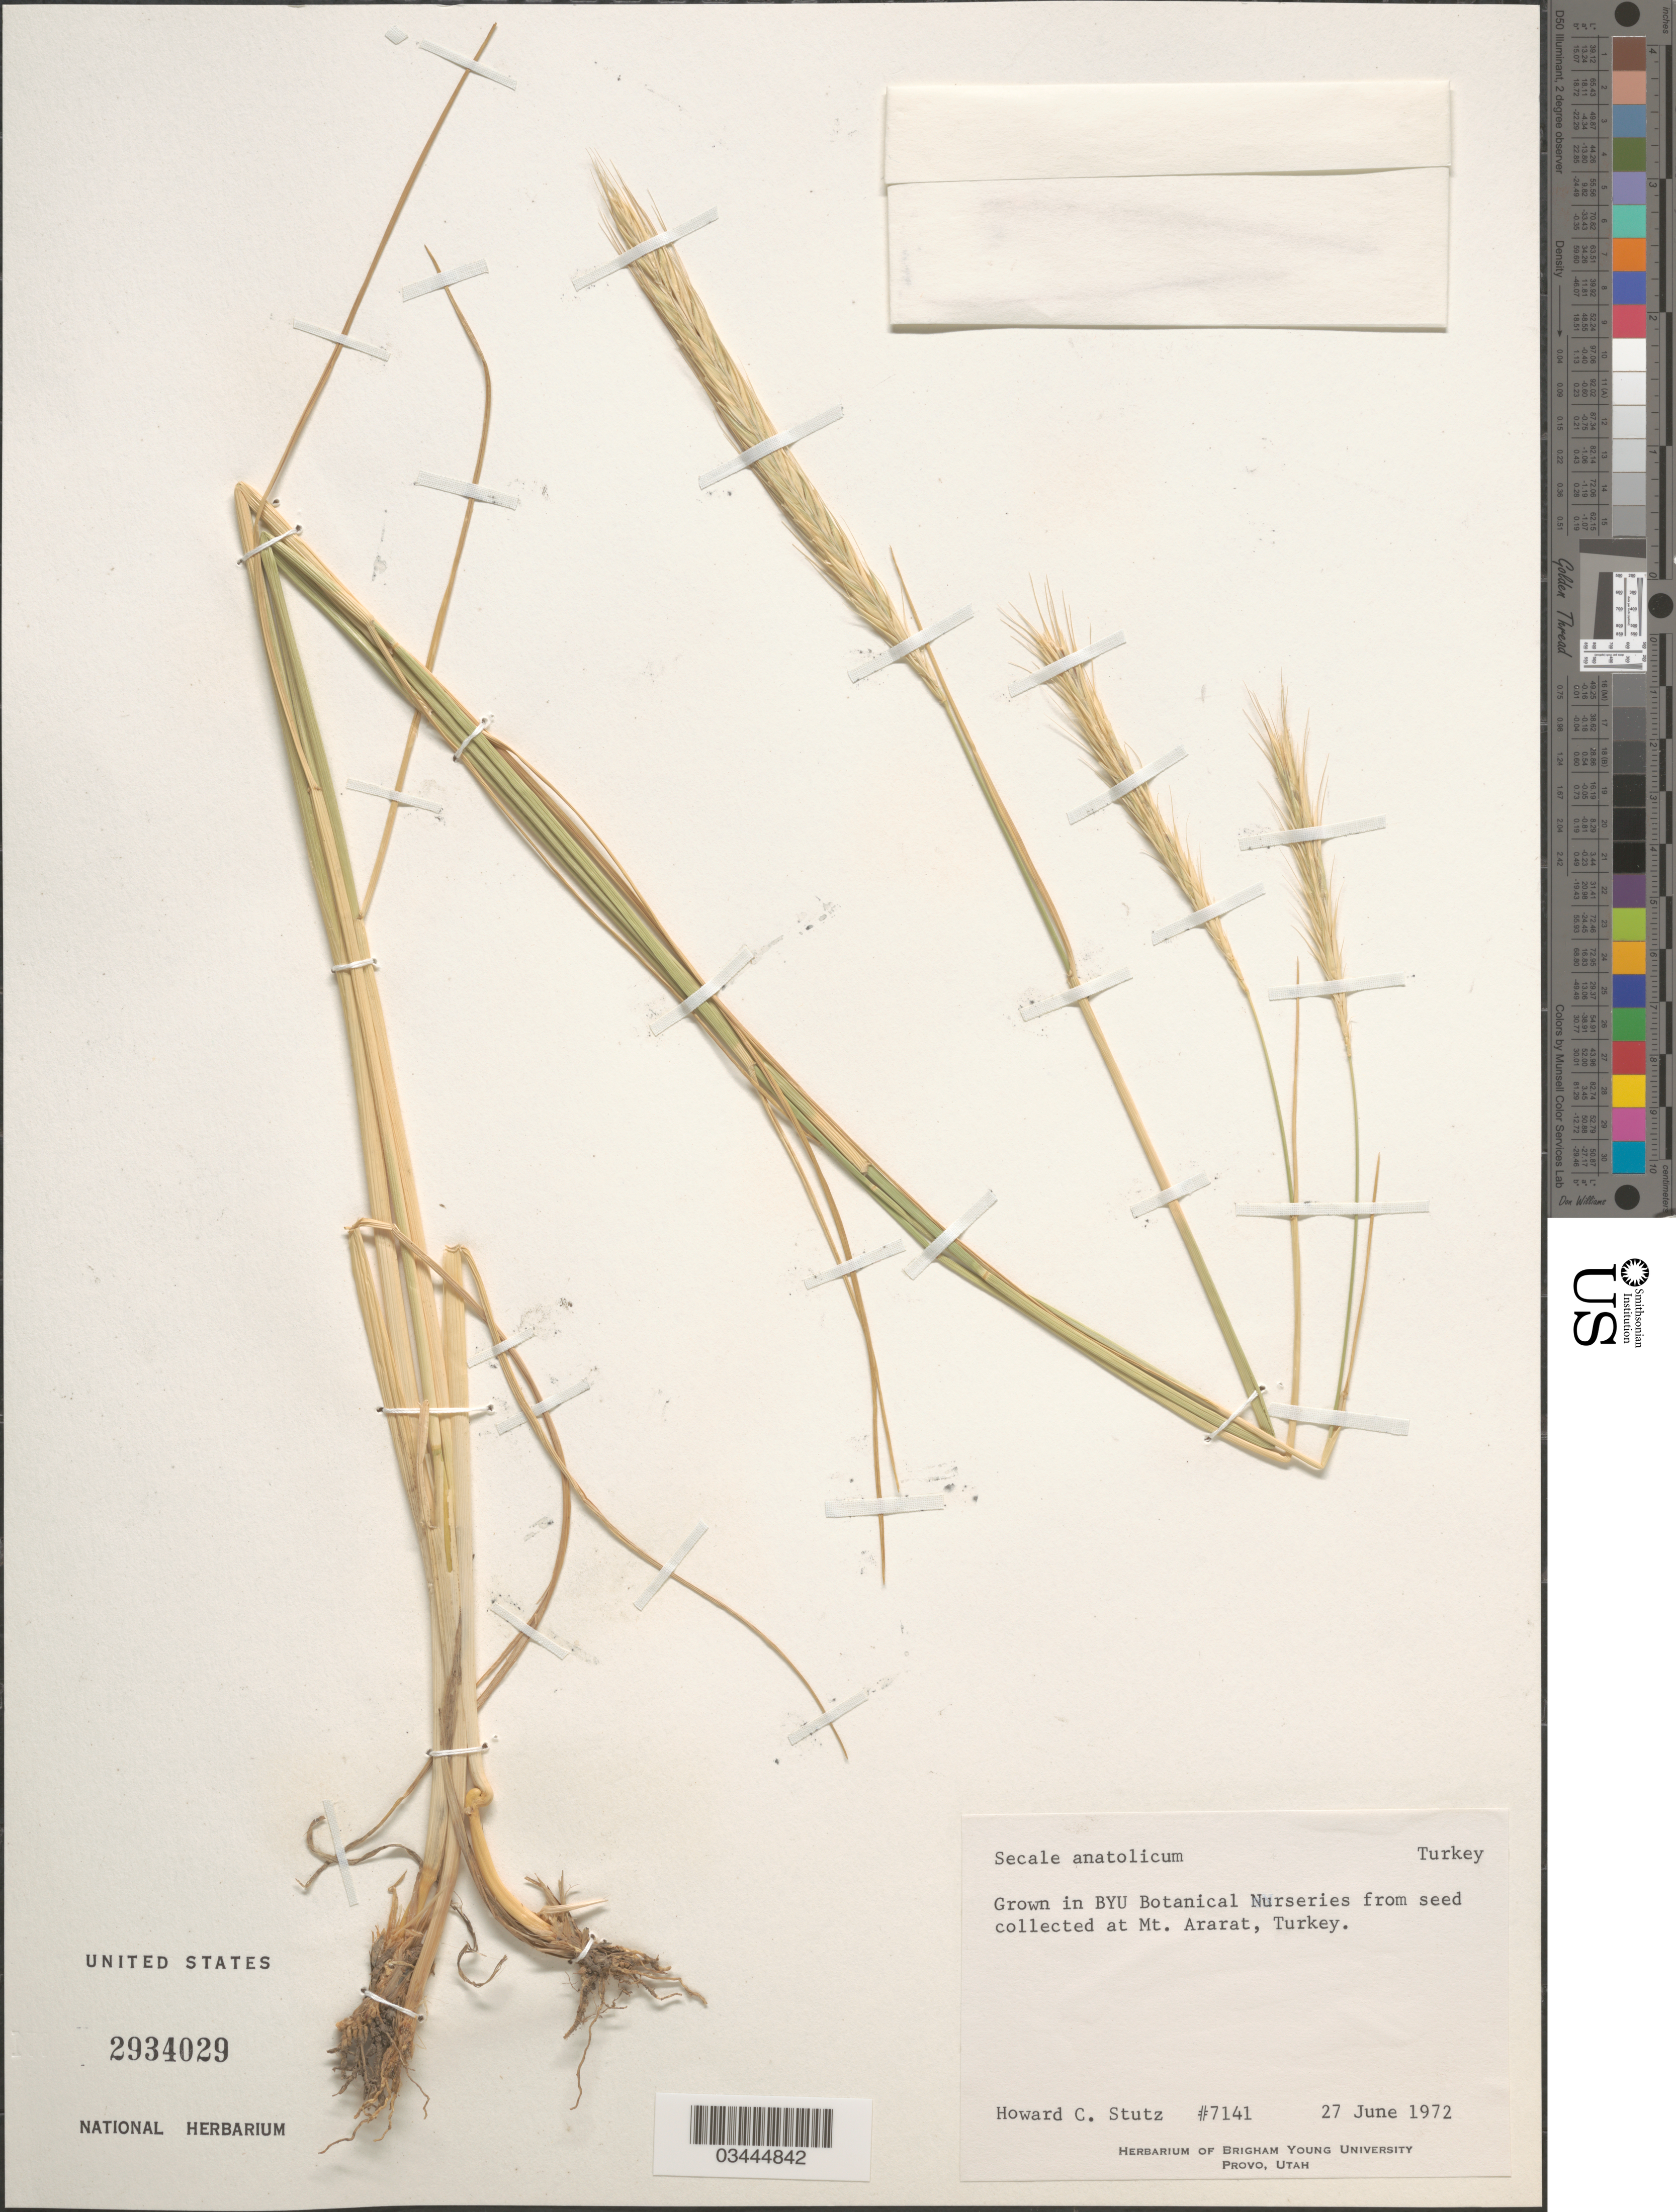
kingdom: Plantae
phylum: Tracheophyta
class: Liliopsida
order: Poales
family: Poaceae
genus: Secale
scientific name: Secale anatolicum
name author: Boiss.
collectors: H. Stutz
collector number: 7141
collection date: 1972-06-27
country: United States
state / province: Utah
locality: In BYU Botanical Nurseries.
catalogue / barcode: US 2934029